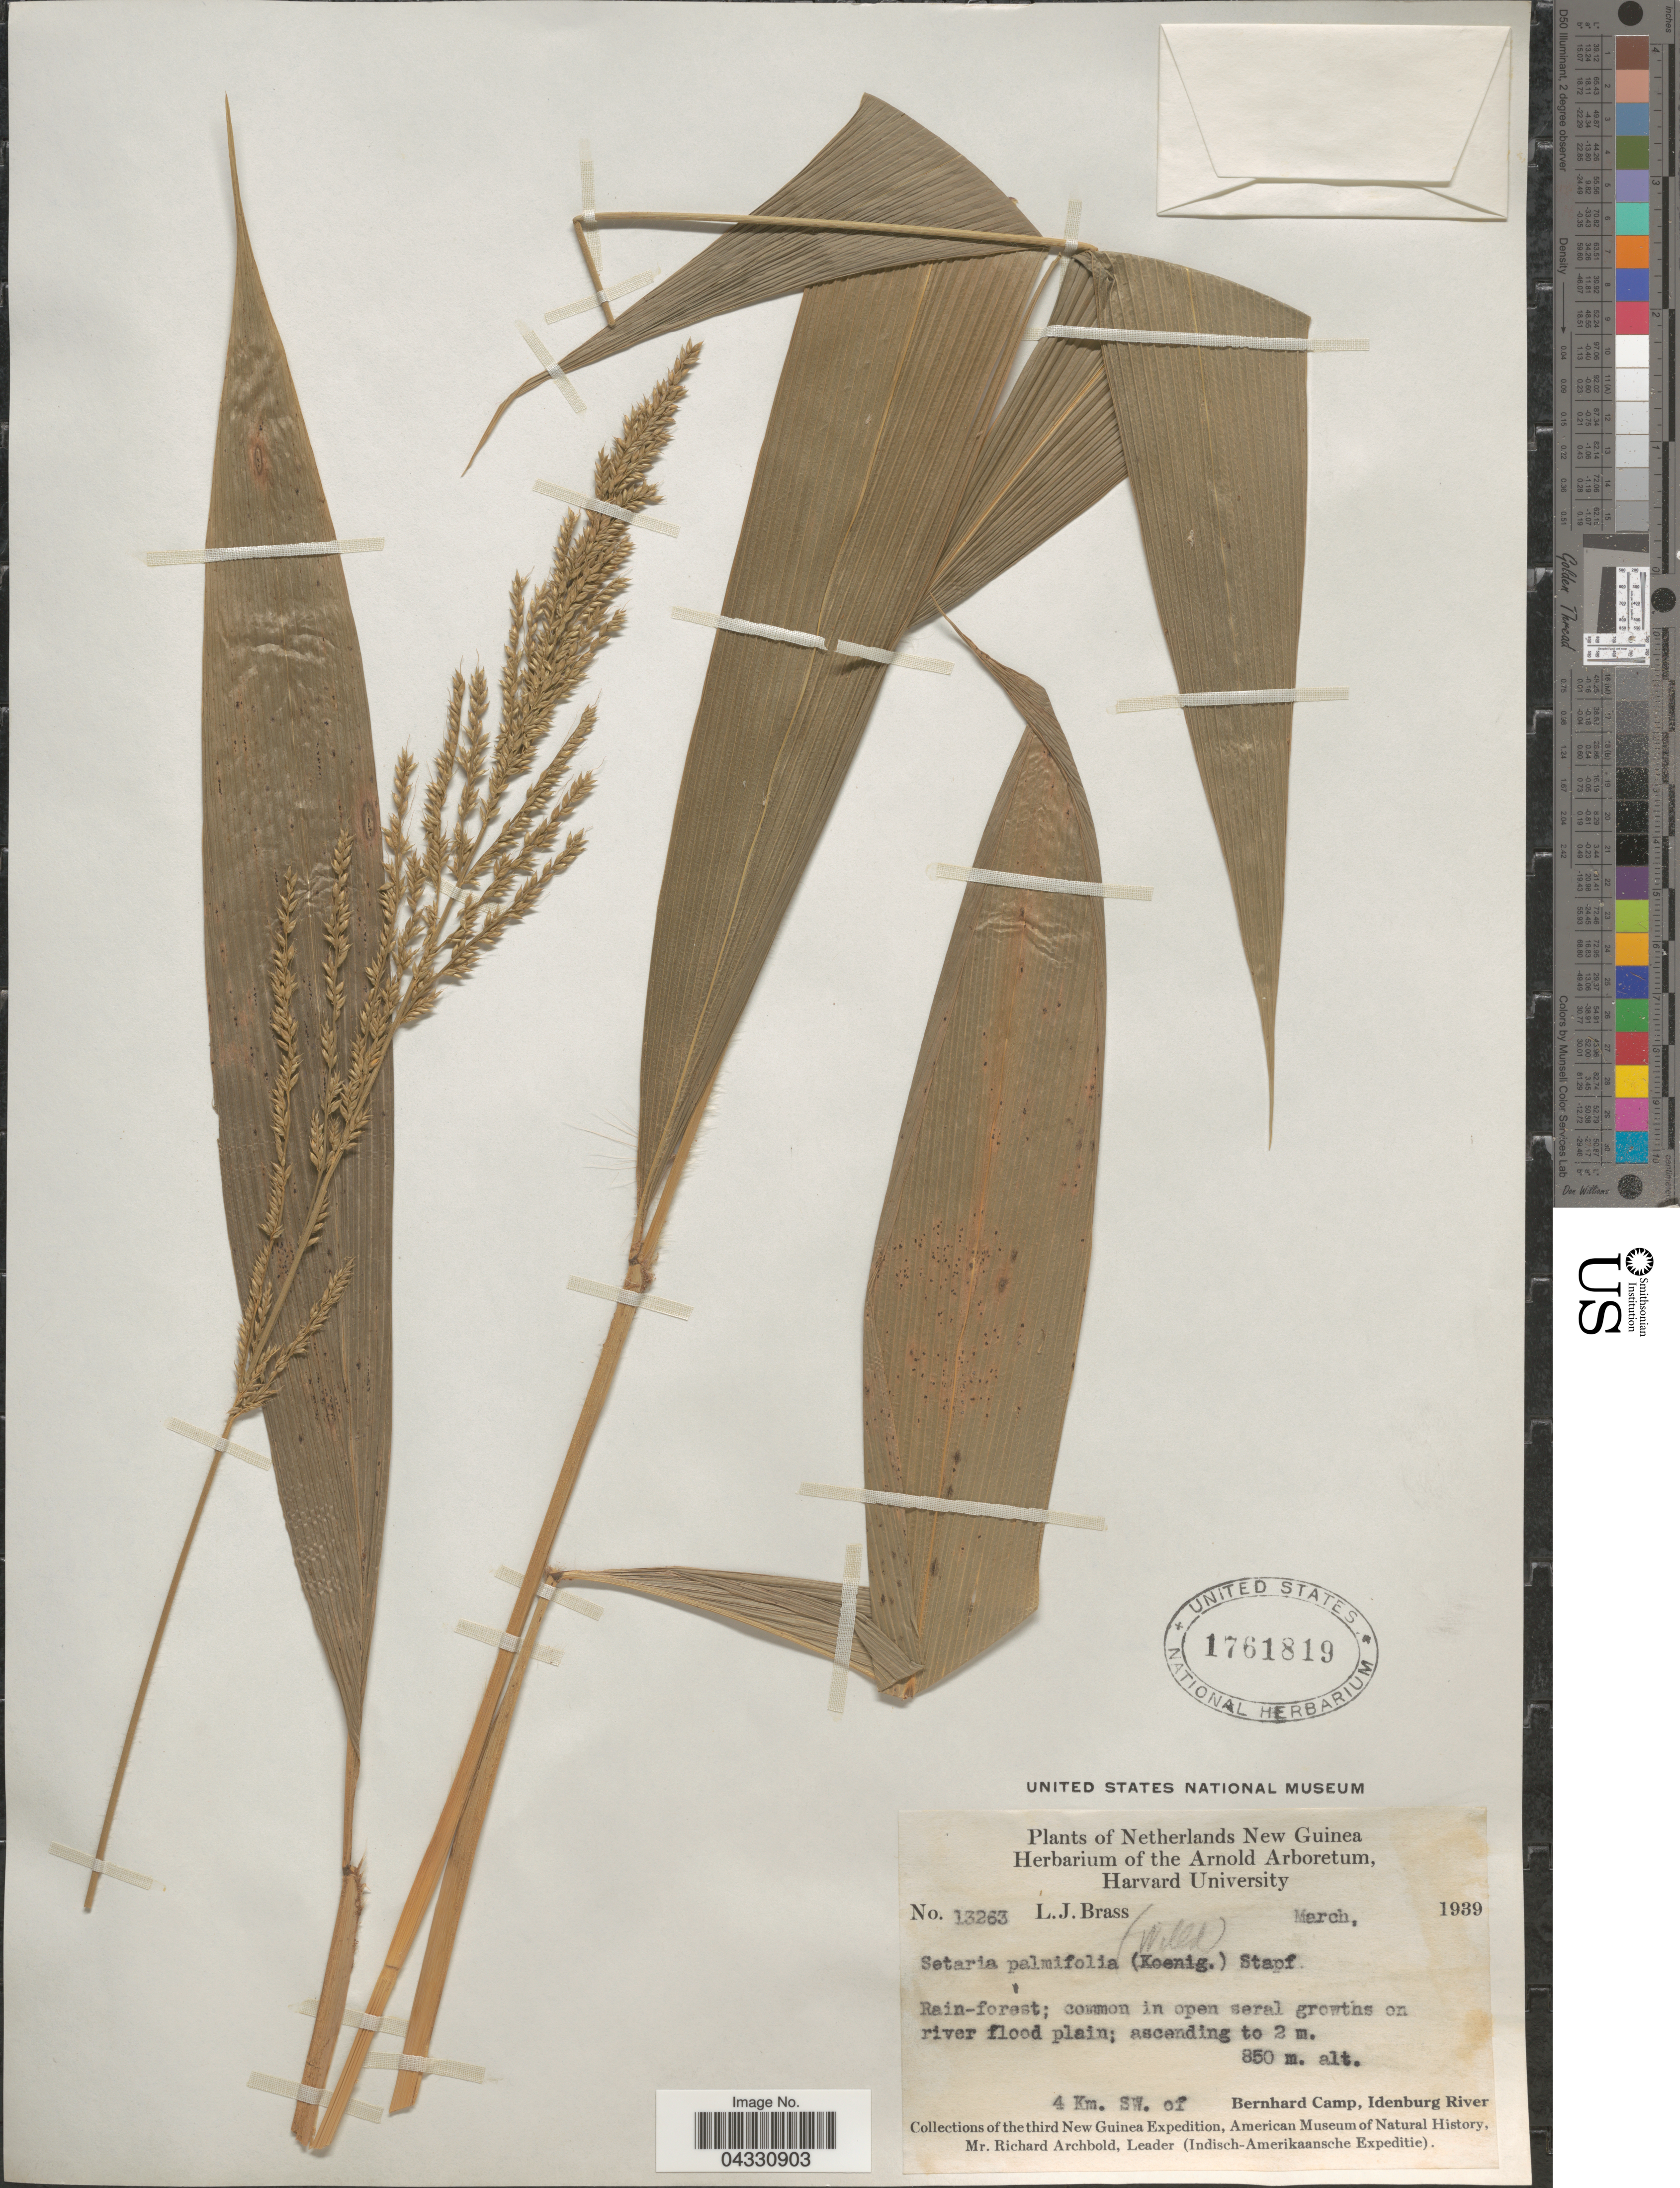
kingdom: Plantae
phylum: Tracheophyta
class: Liliopsida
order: Poales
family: Poaceae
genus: Setaria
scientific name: Setaria palmifolia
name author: (J. Koenig) Stapf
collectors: L. J. Brass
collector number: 13263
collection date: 1939-03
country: Indonesia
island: New Guinea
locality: Netherlands New Guinea. 4 Km. SW. of Bernhard Camp, Idenburg River. The third New Guinea Expedition, (Indisch-Amerikaansche Expeditie).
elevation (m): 850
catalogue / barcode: US 1761819